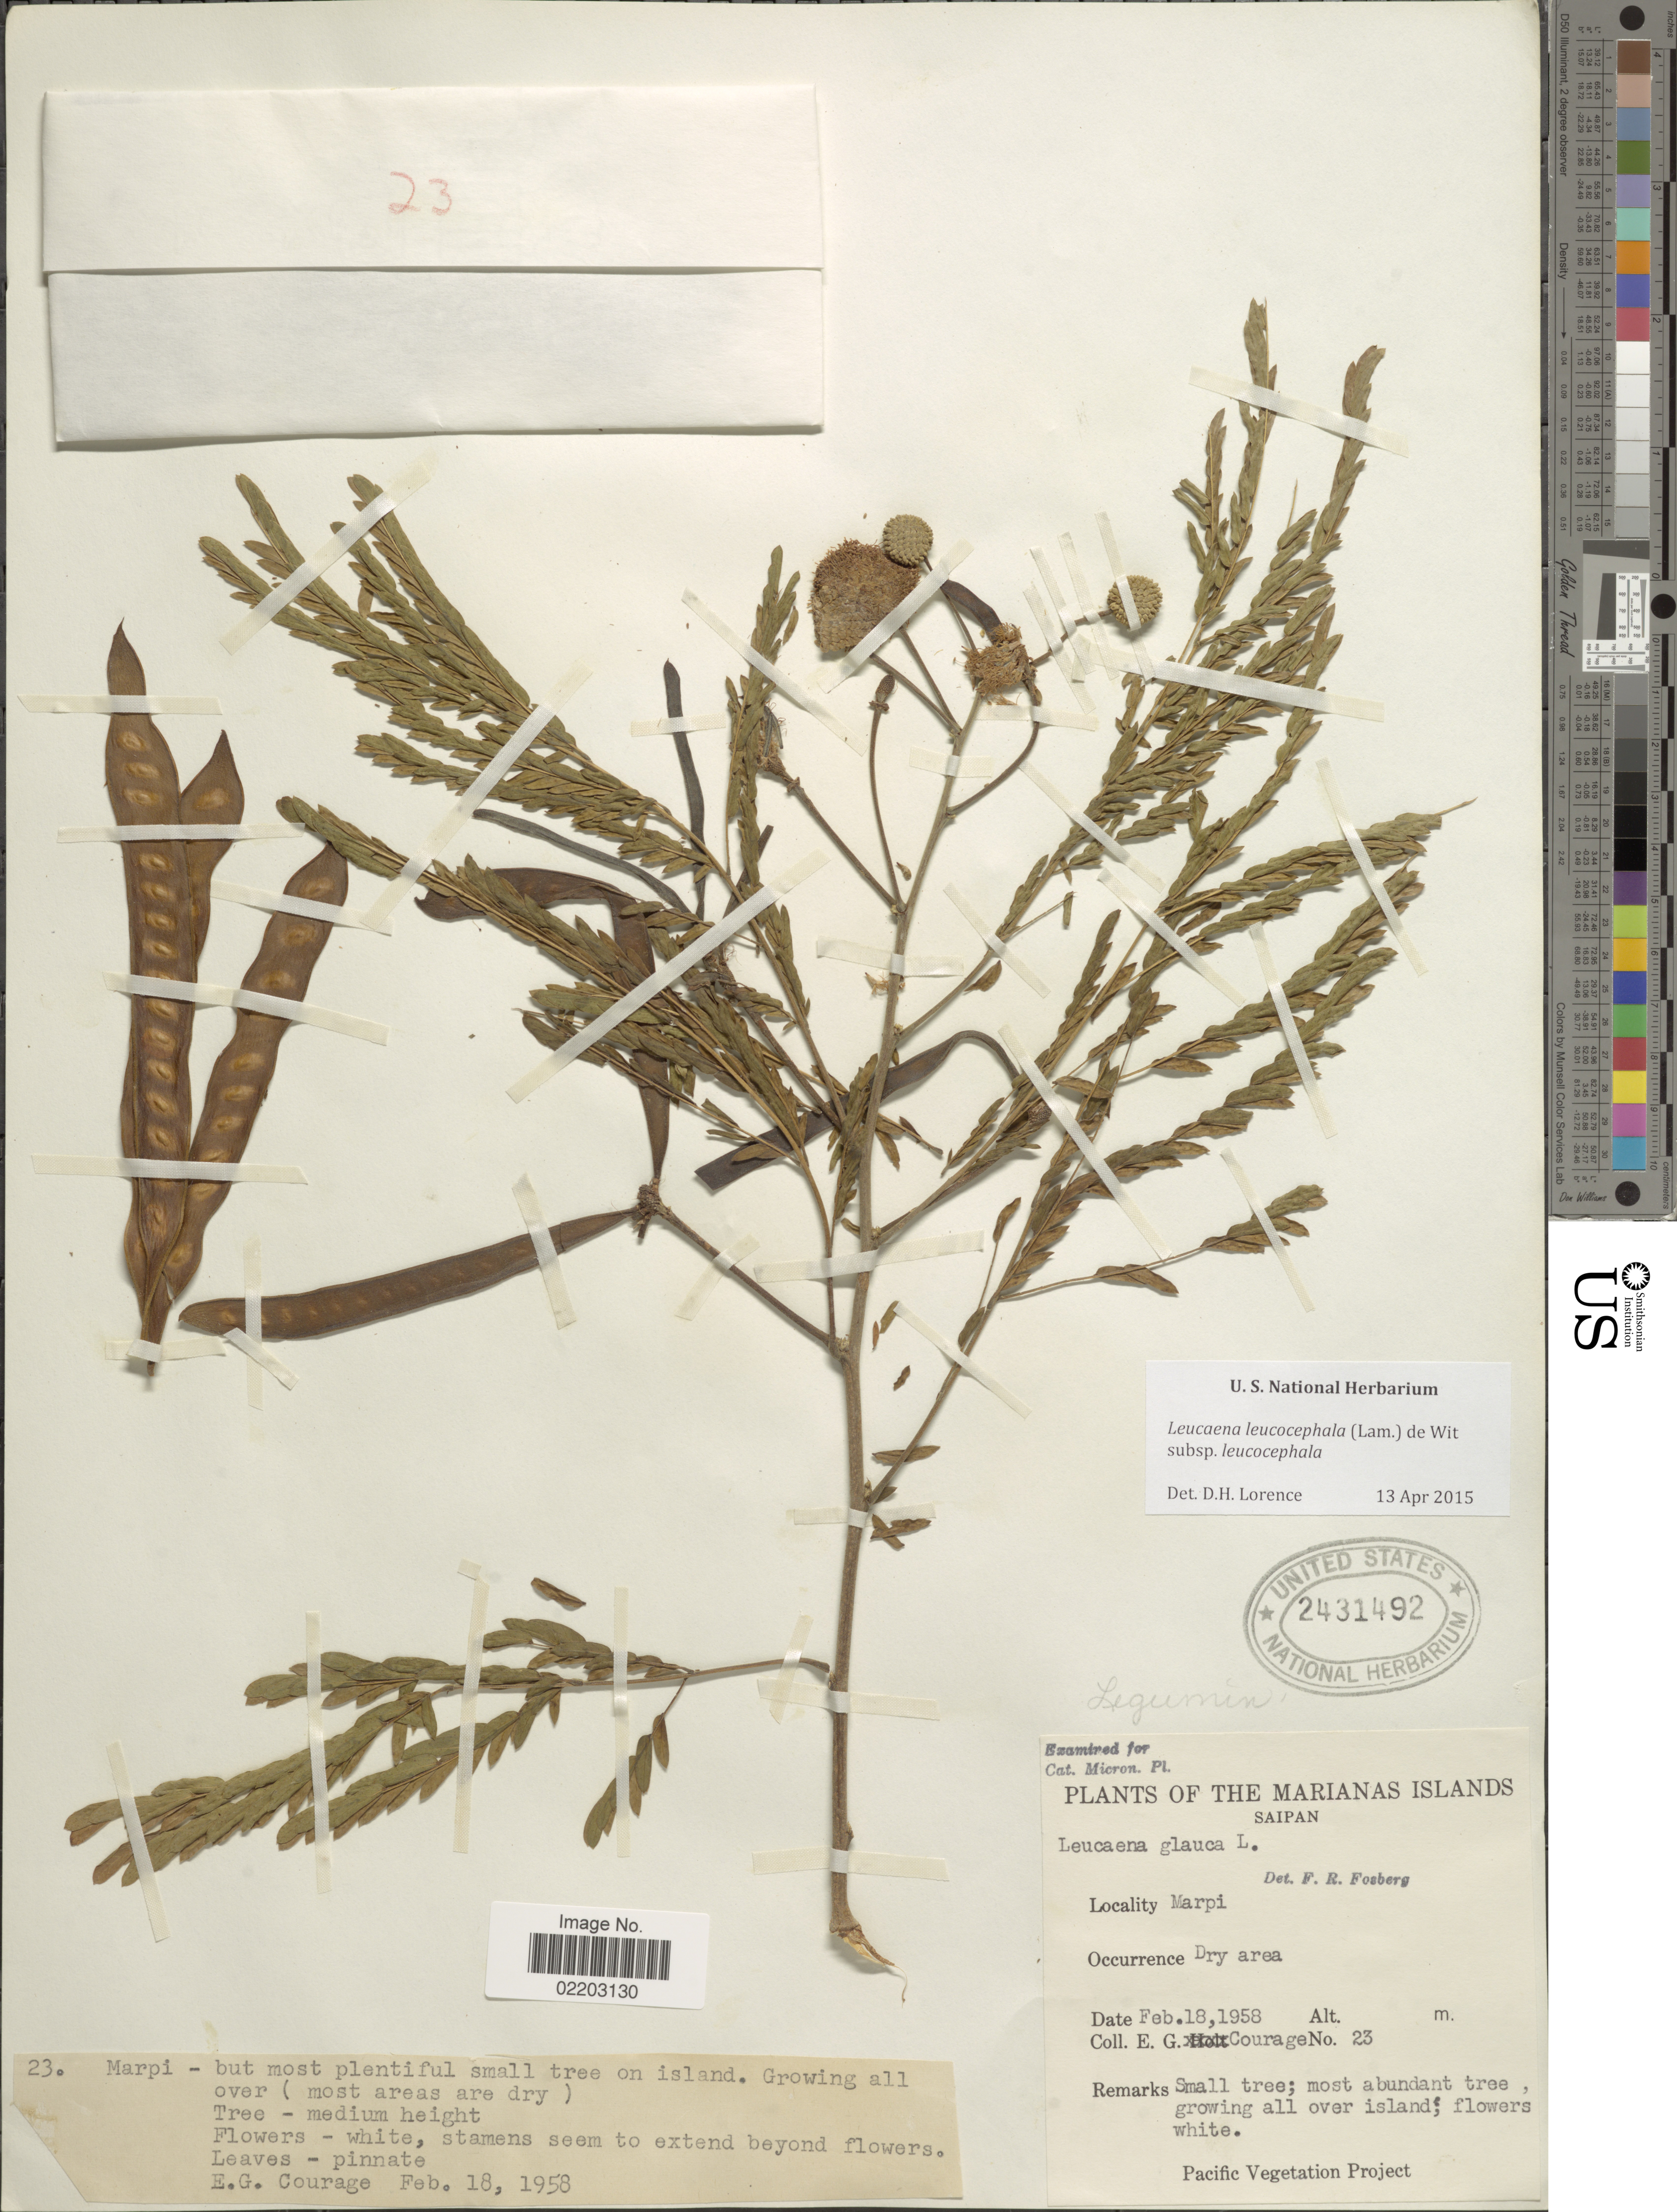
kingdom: Plantae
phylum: Tracheophyta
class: Magnoliopsida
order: Fabales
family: Fabaceae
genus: Leucaena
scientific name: Leucaena leucocephala subsp. leucocephala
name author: (Lam.) de Wit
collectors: E. Courage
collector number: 23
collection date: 1958-02-18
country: Northern Mariana Islands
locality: Marianas Islands, Saipan, Marpi.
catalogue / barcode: US 2431492